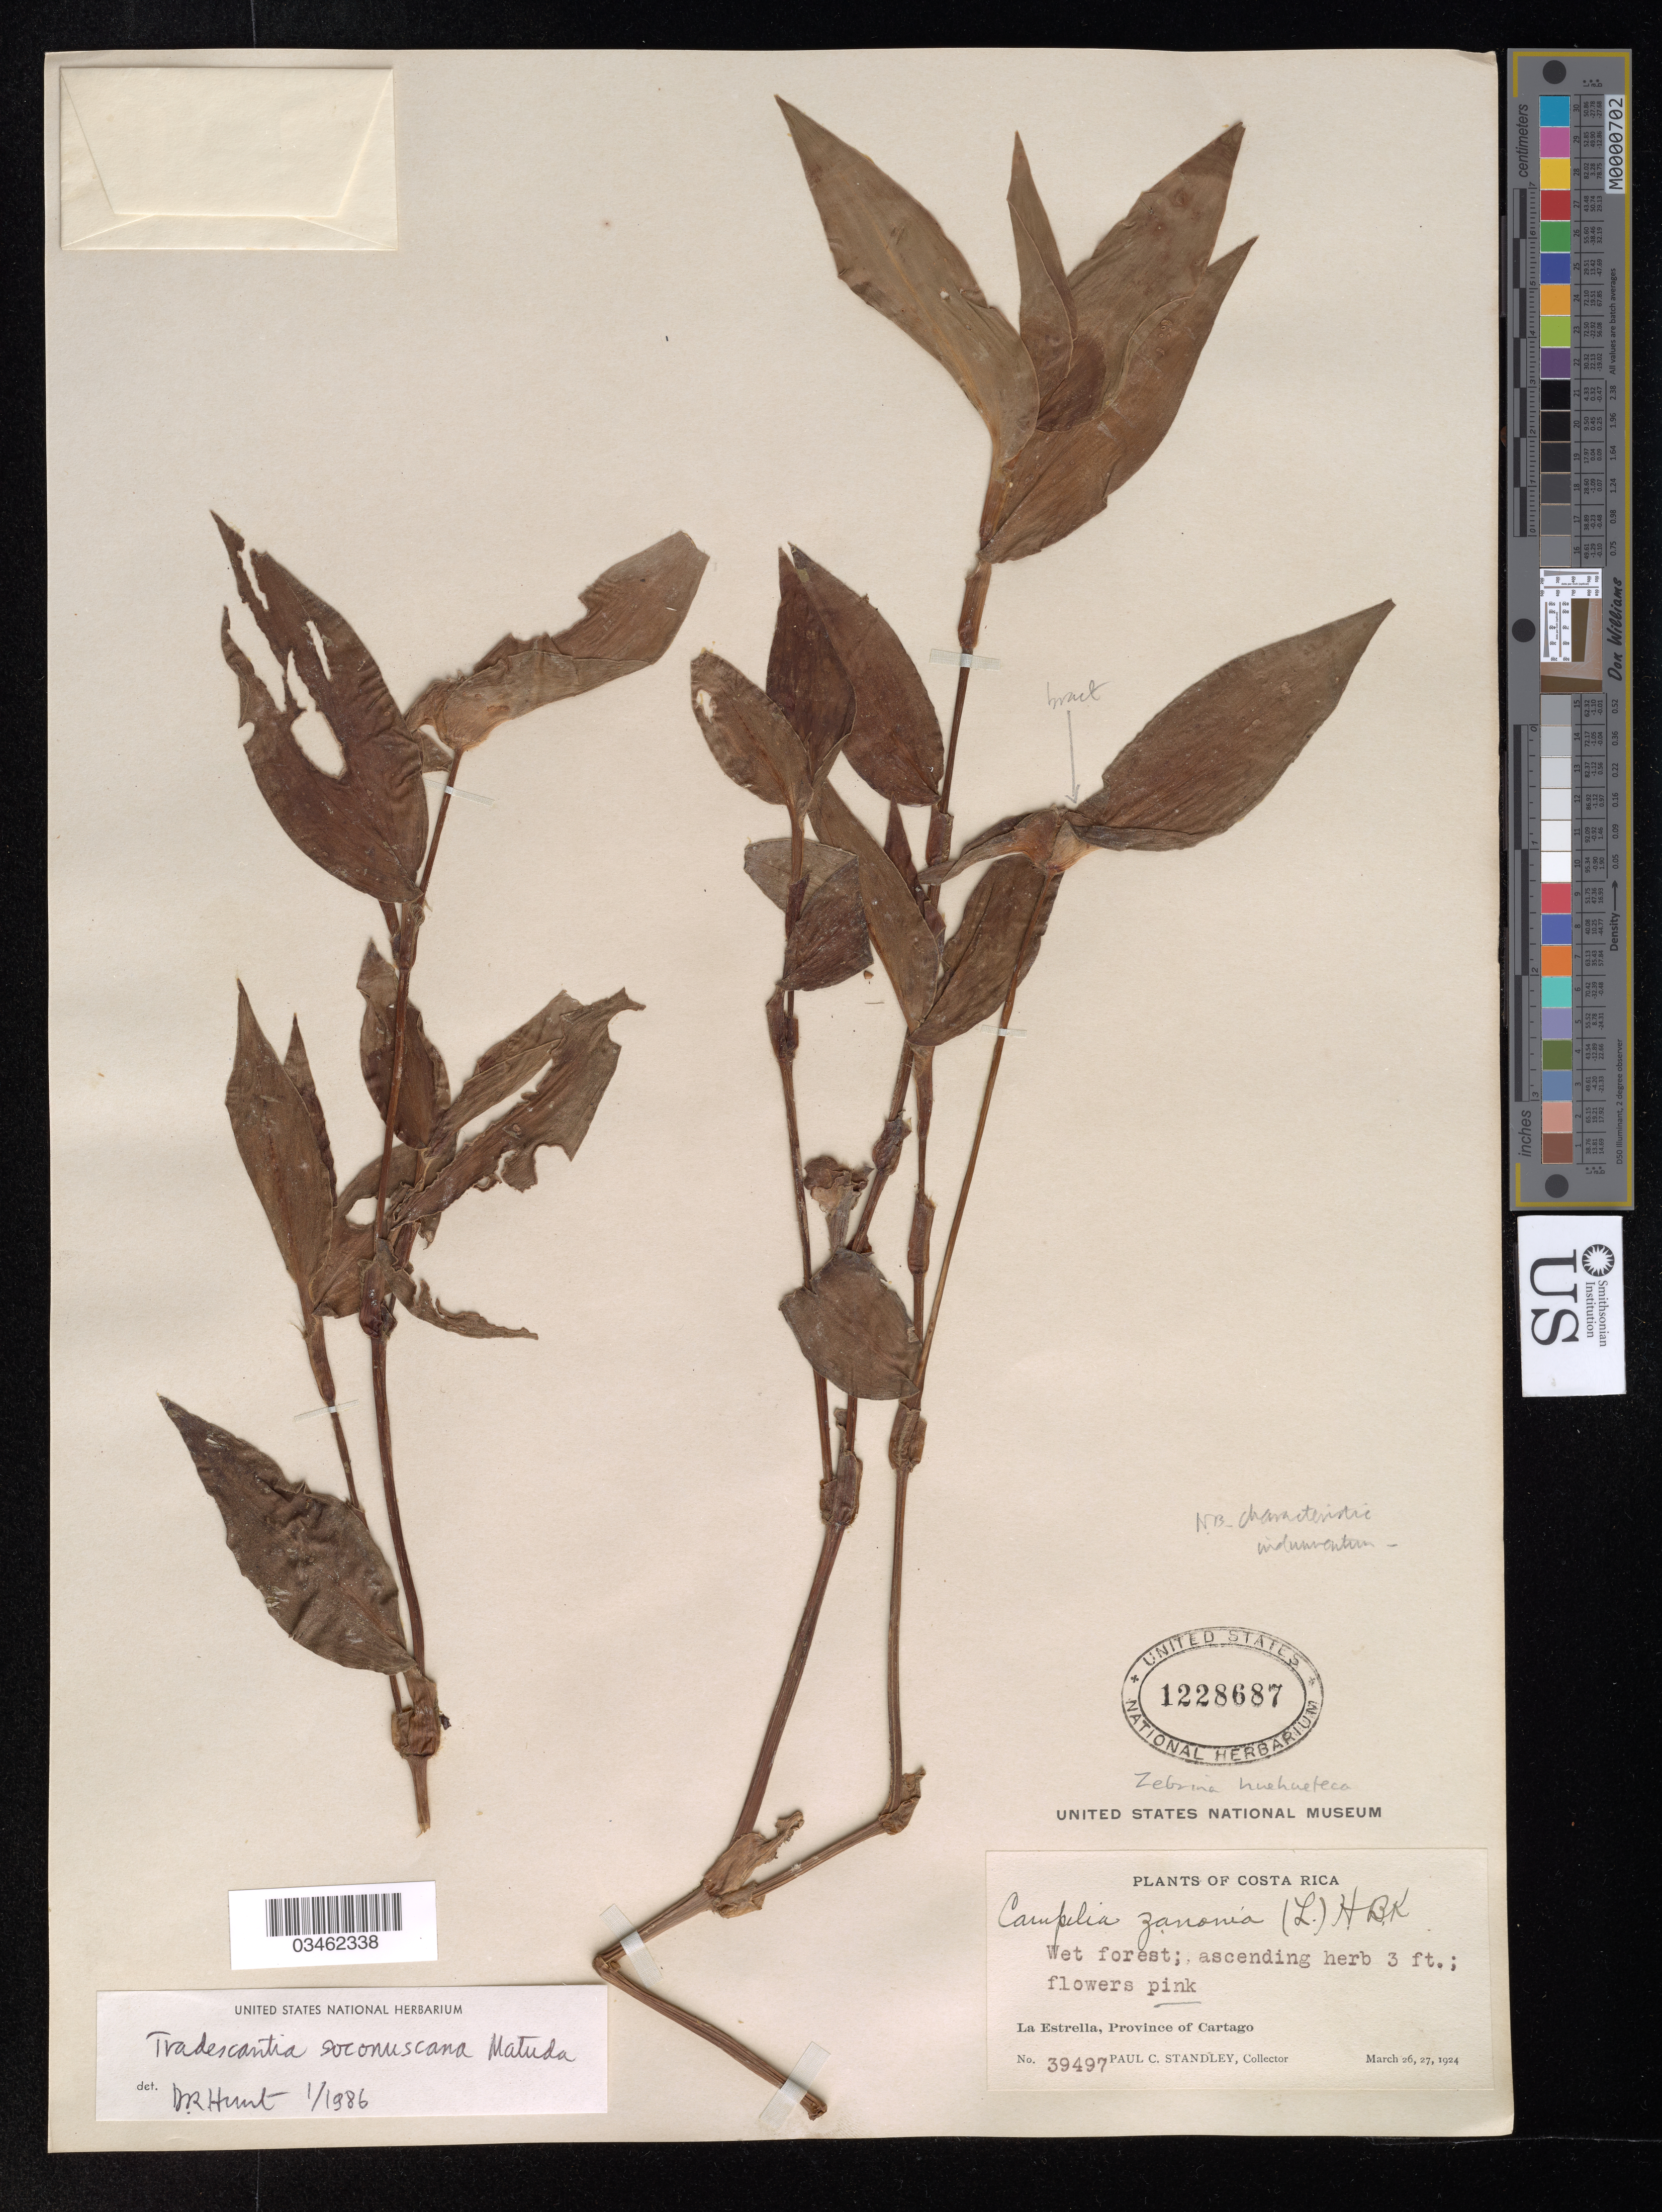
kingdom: Plantae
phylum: Tracheophyta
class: Liliopsida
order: Commelinales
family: Commelinaceae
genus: Tradescantia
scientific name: Tradescantia soconuscana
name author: Steyerm.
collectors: P. C. Standley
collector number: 39497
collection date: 1924-03-26/1924-03-27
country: Costa Rica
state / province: Cartago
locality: La Estrella.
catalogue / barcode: US 1228687